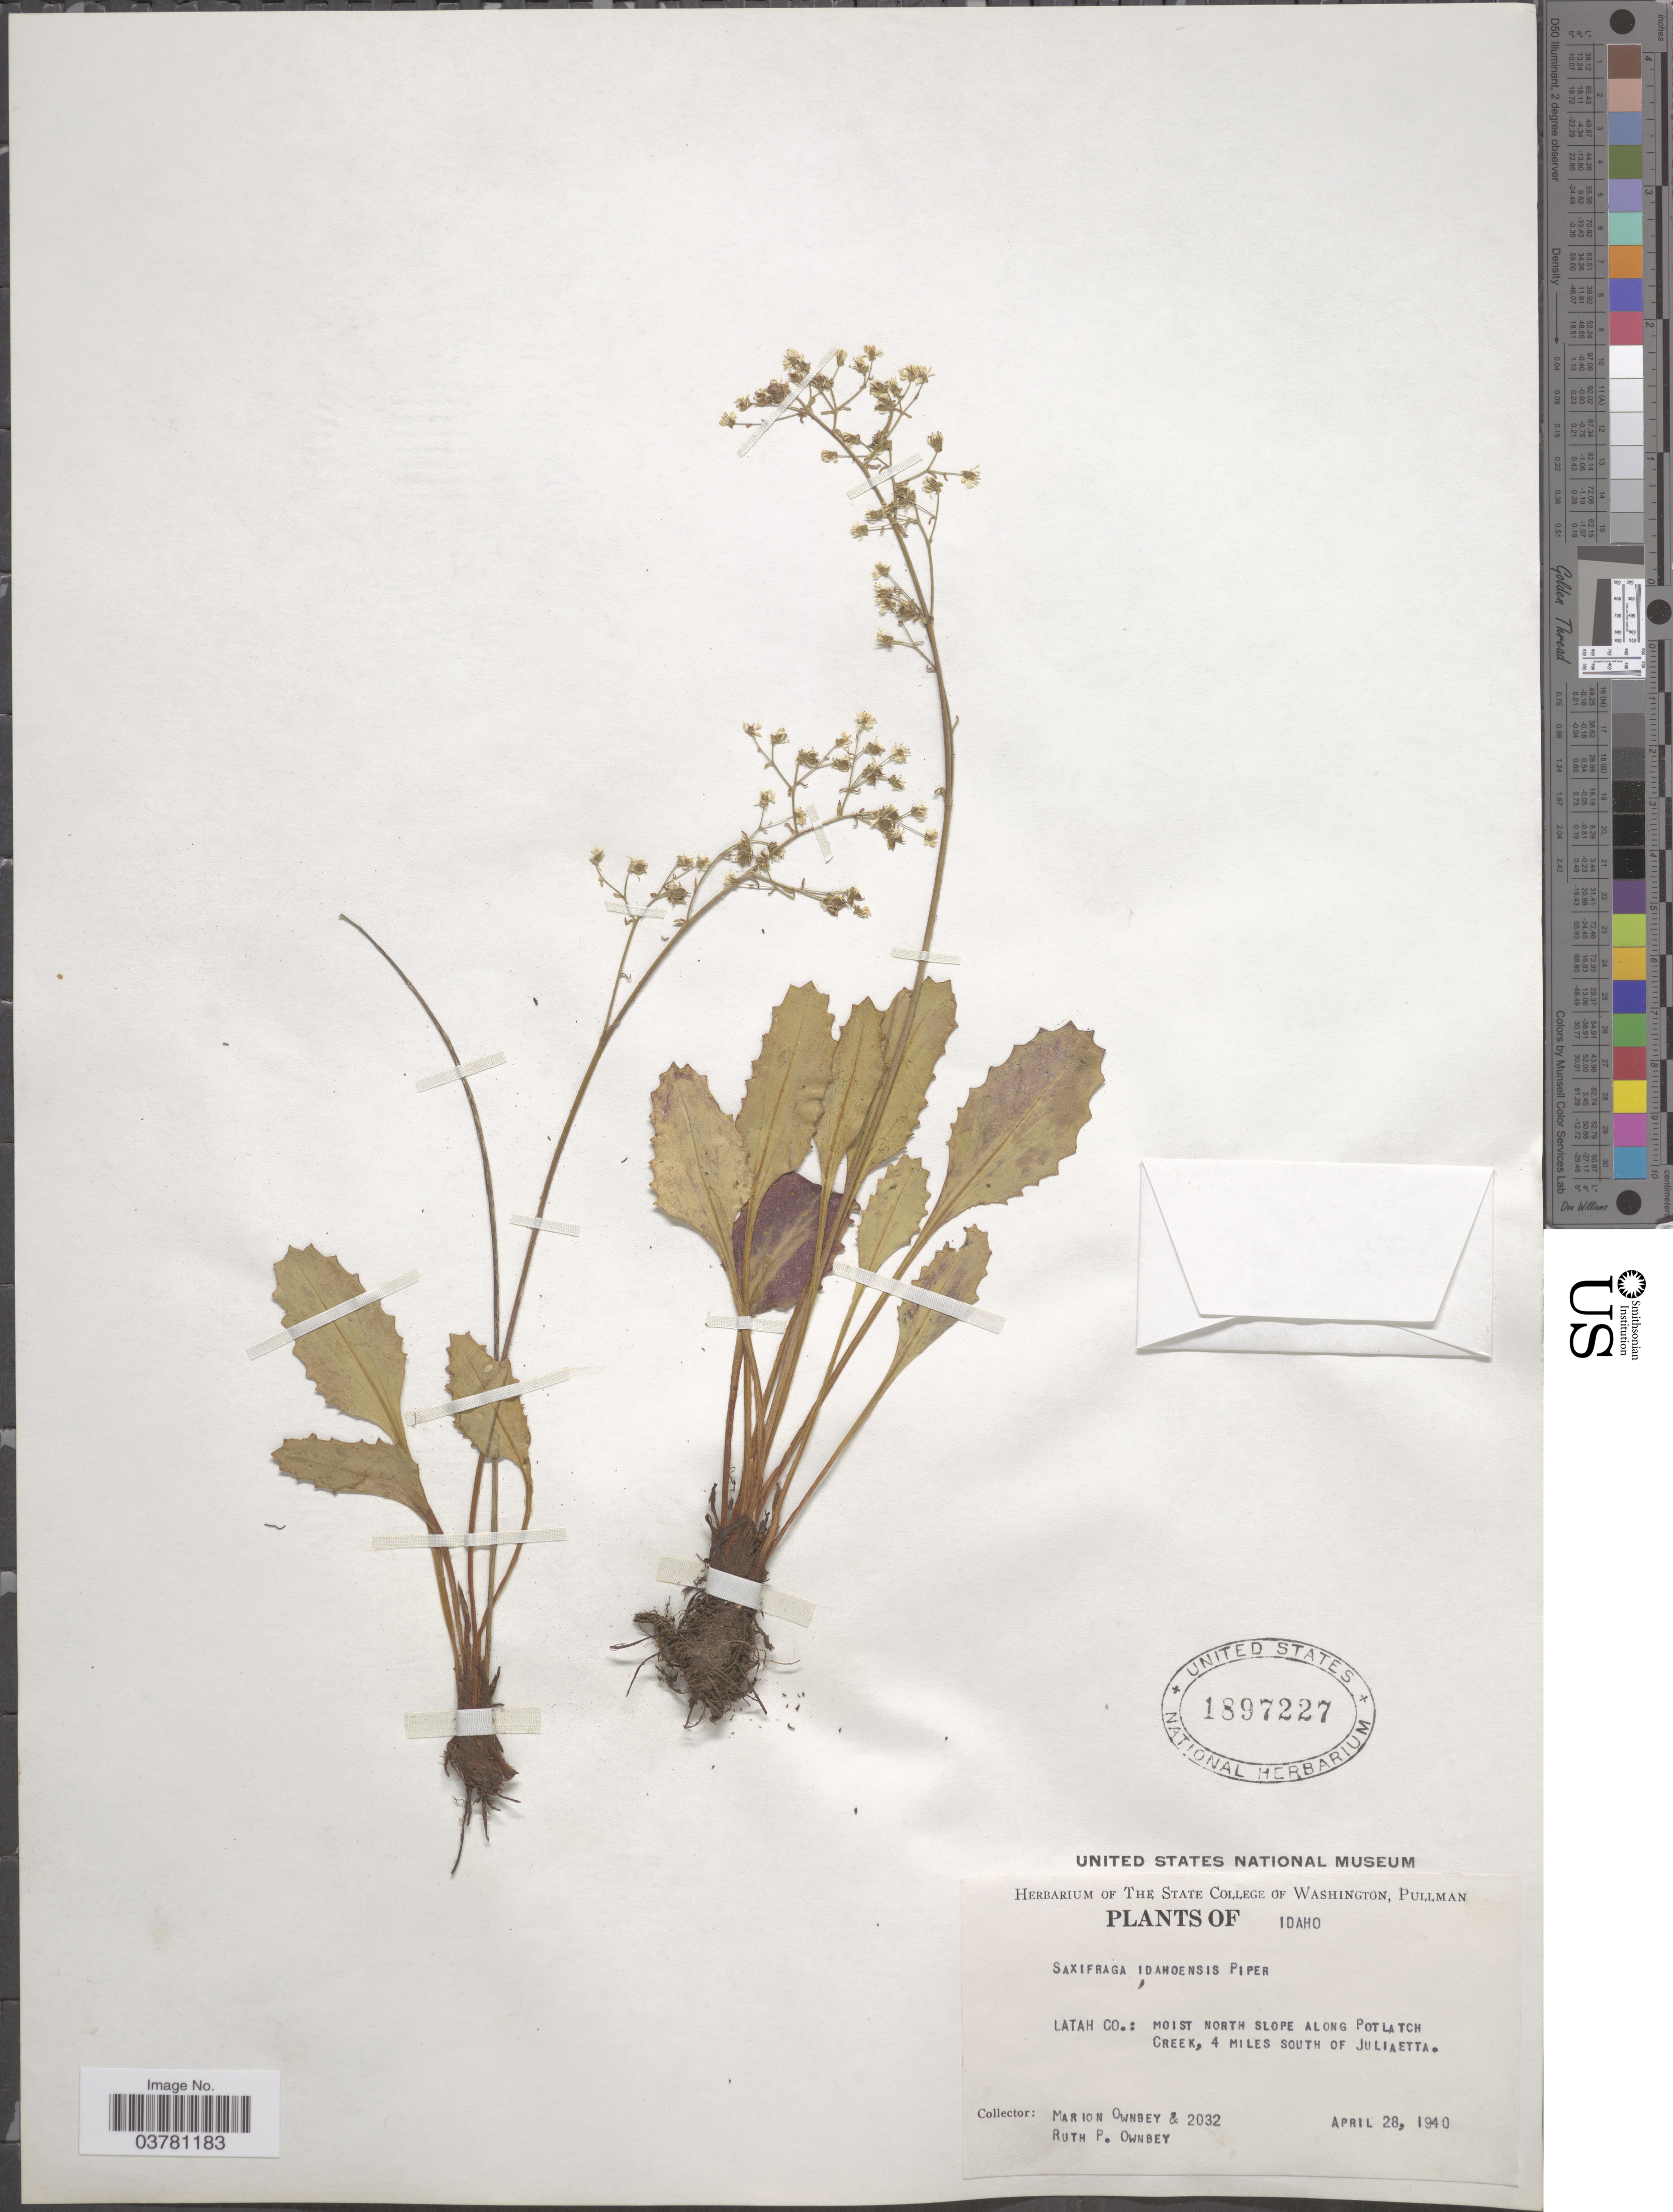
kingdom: Plantae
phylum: Tracheophyta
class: Magnoliopsida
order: Saxifragales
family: Saxifragaceae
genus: Micranthes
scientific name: Micranthes idahoensis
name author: (Piper) Brouillet & Gornall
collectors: M. Ownbey & R. Ownbey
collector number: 2032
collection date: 1940-04-28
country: United States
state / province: Idaho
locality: Latah Co.: Moist north slope along Potlatch Creek, 4 miles south of Juliaetta.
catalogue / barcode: US 1897227